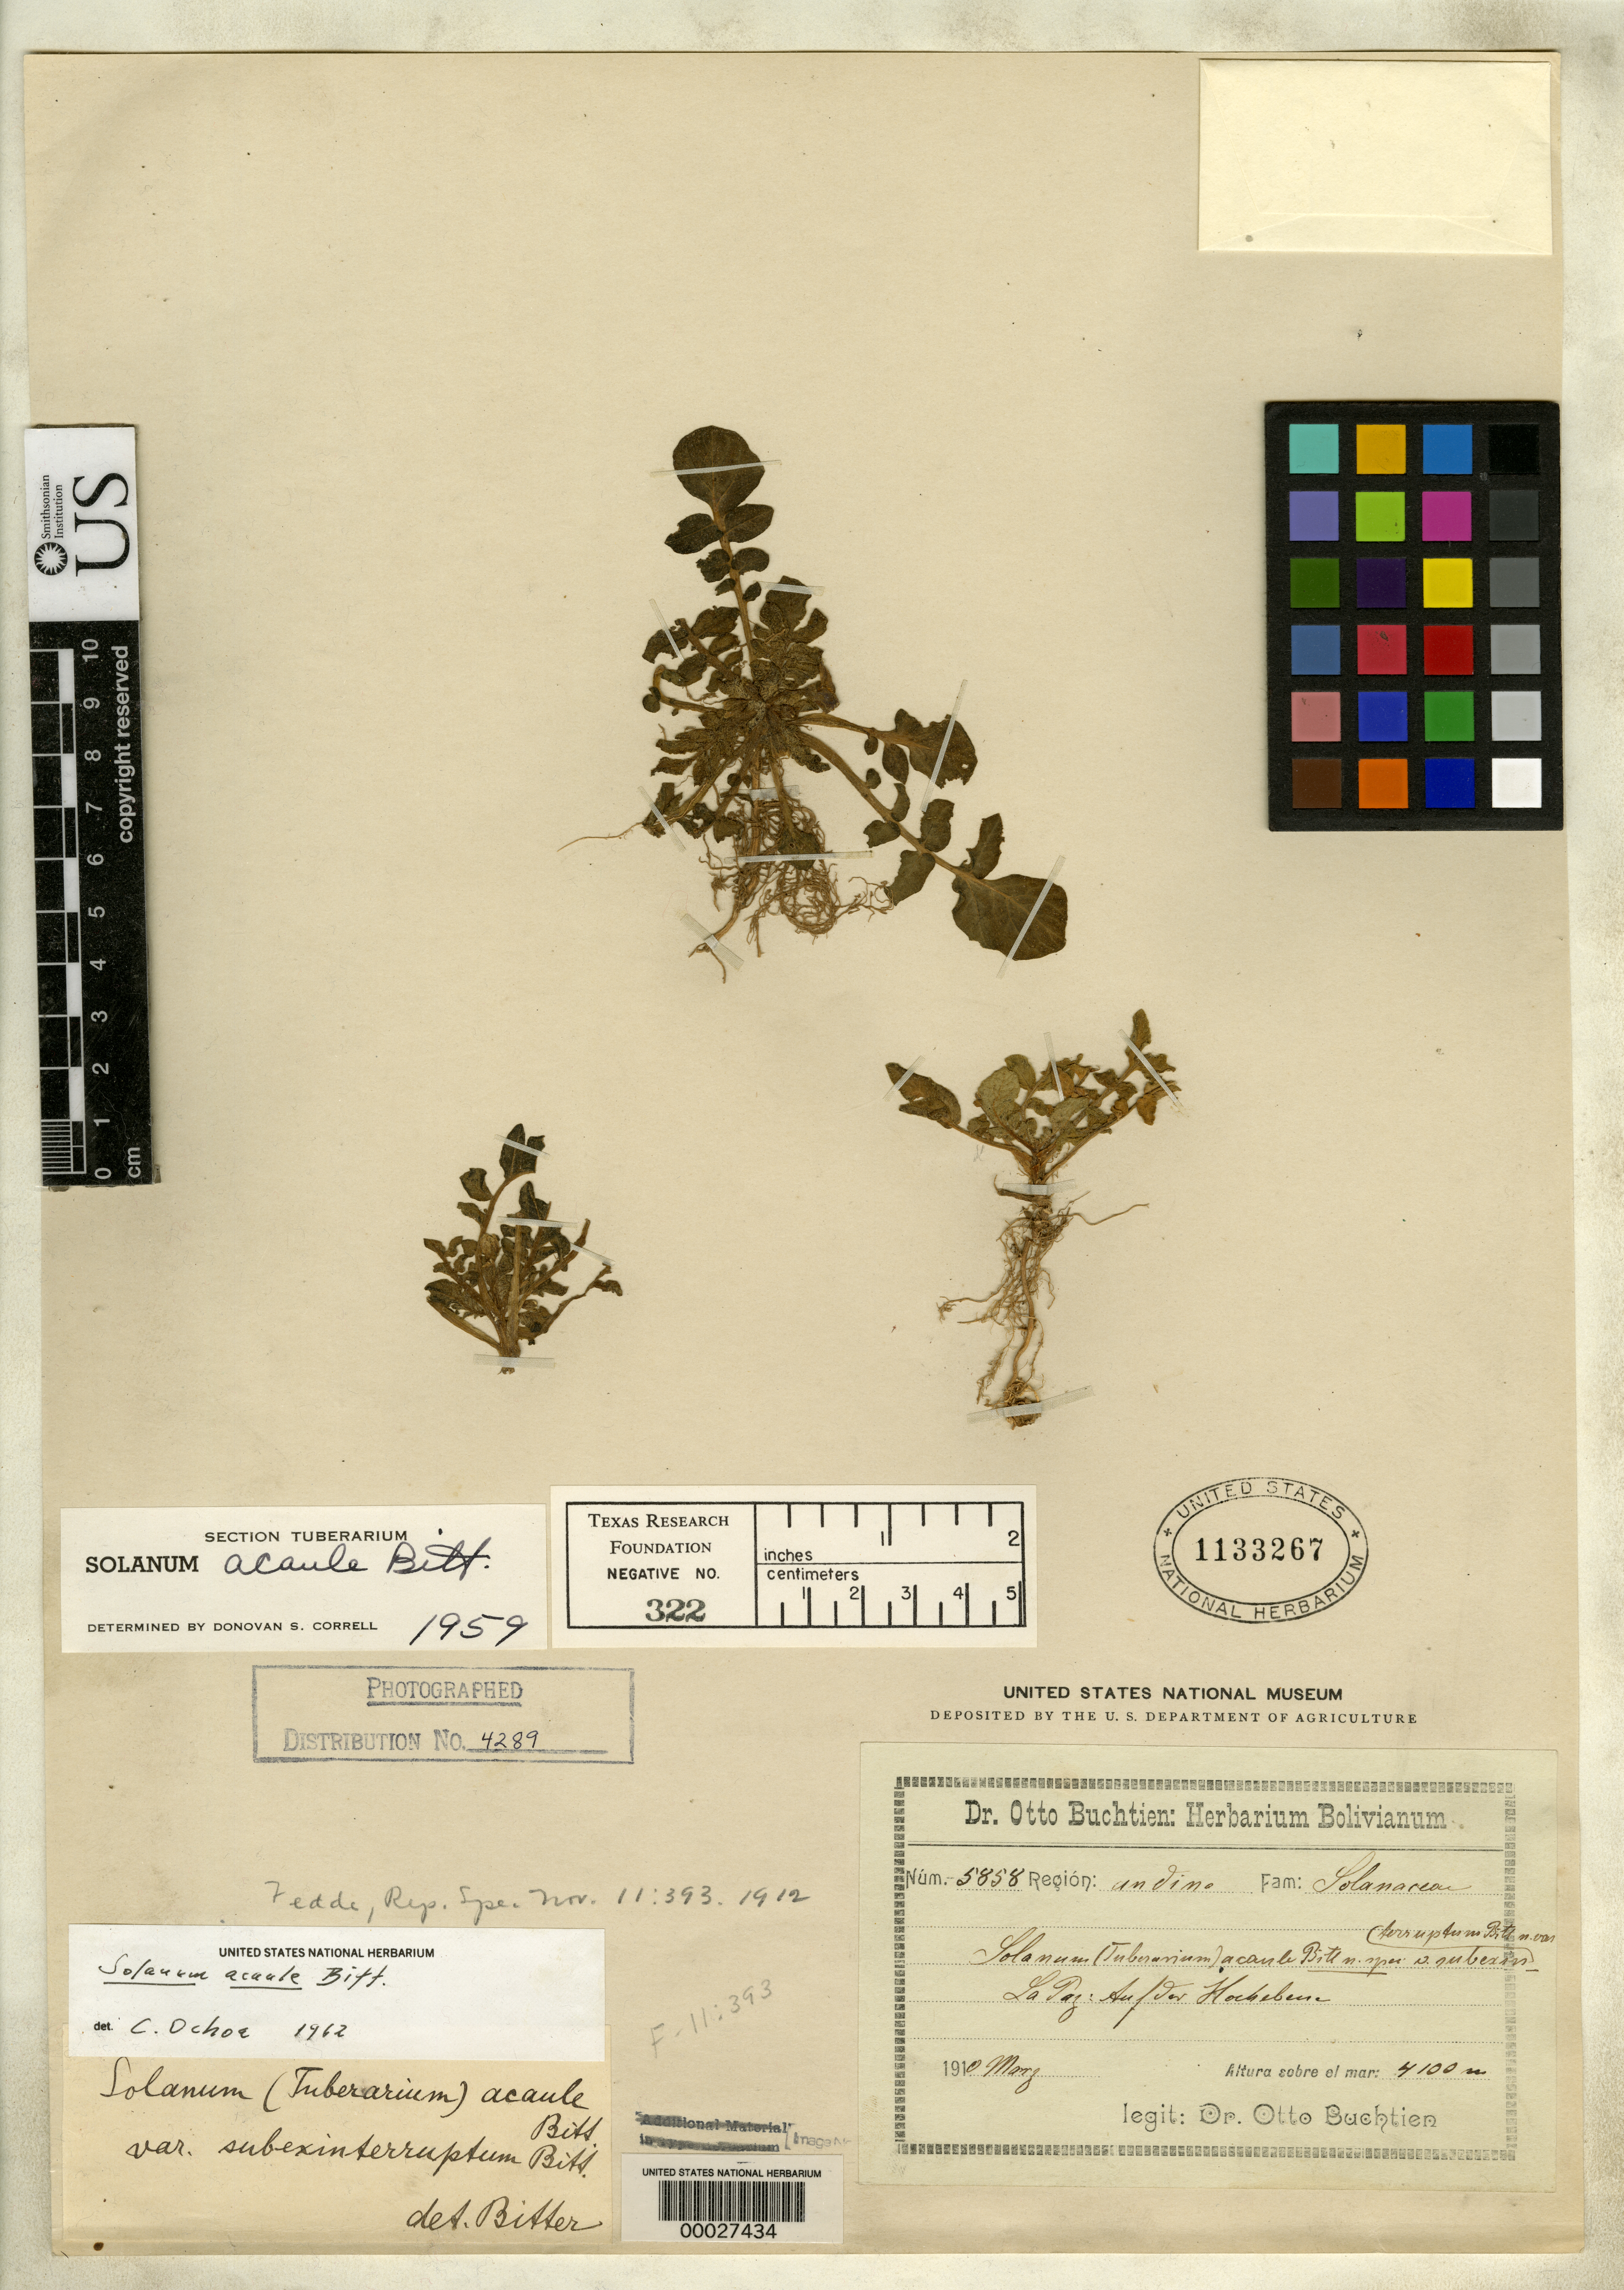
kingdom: Plantae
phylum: Tracheophyta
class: Magnoliopsida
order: Solanales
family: Solanaceae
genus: Solanum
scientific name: Solanum acaule var. subexinterruptum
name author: Bitter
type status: Isotype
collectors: O. Buchtien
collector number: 5858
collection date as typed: Mar 1910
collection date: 1910-03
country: Bolivia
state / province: La Paz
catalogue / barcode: US 1133267